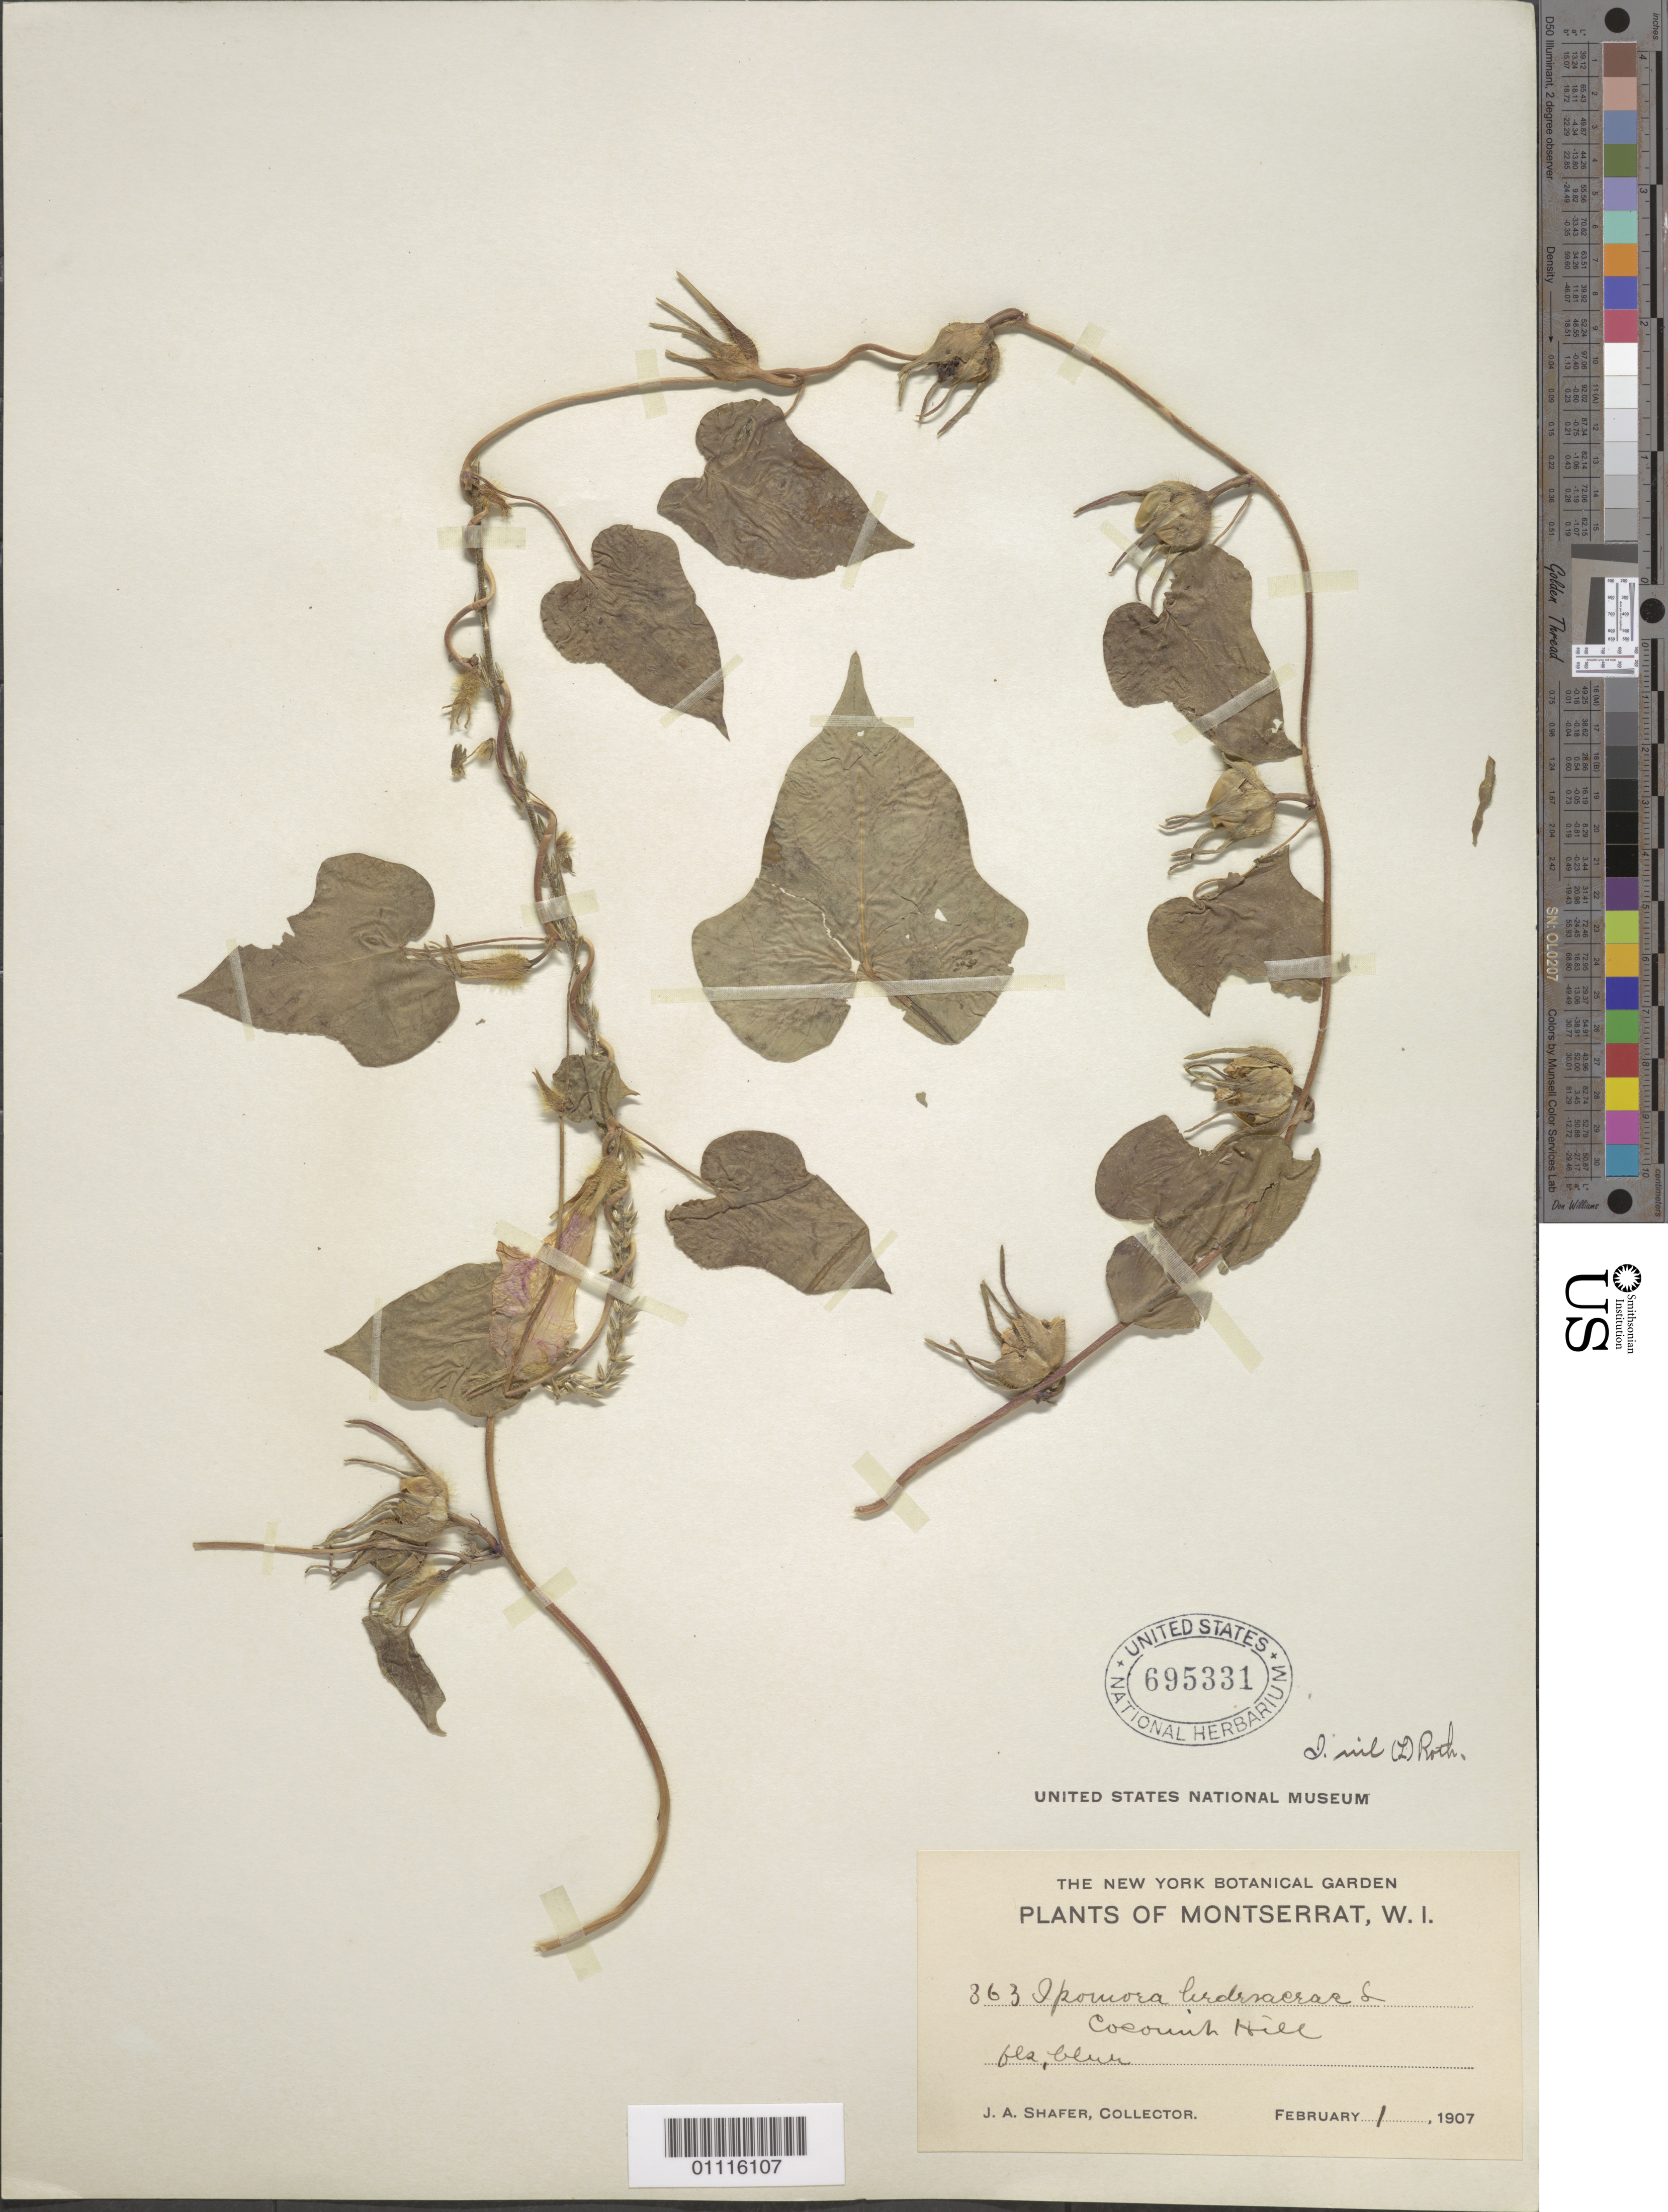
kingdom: Plantae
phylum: Tracheophyta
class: Magnoliopsida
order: Solanales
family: Convolvulaceae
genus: Ipomoea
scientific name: Ipomoea nil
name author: (L.) Roth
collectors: J. A. Shafer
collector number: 363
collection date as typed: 01 Feb 1907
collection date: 1907-02-01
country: Montserrat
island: Montserrat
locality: Coconut Hill.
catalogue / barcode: US 695331